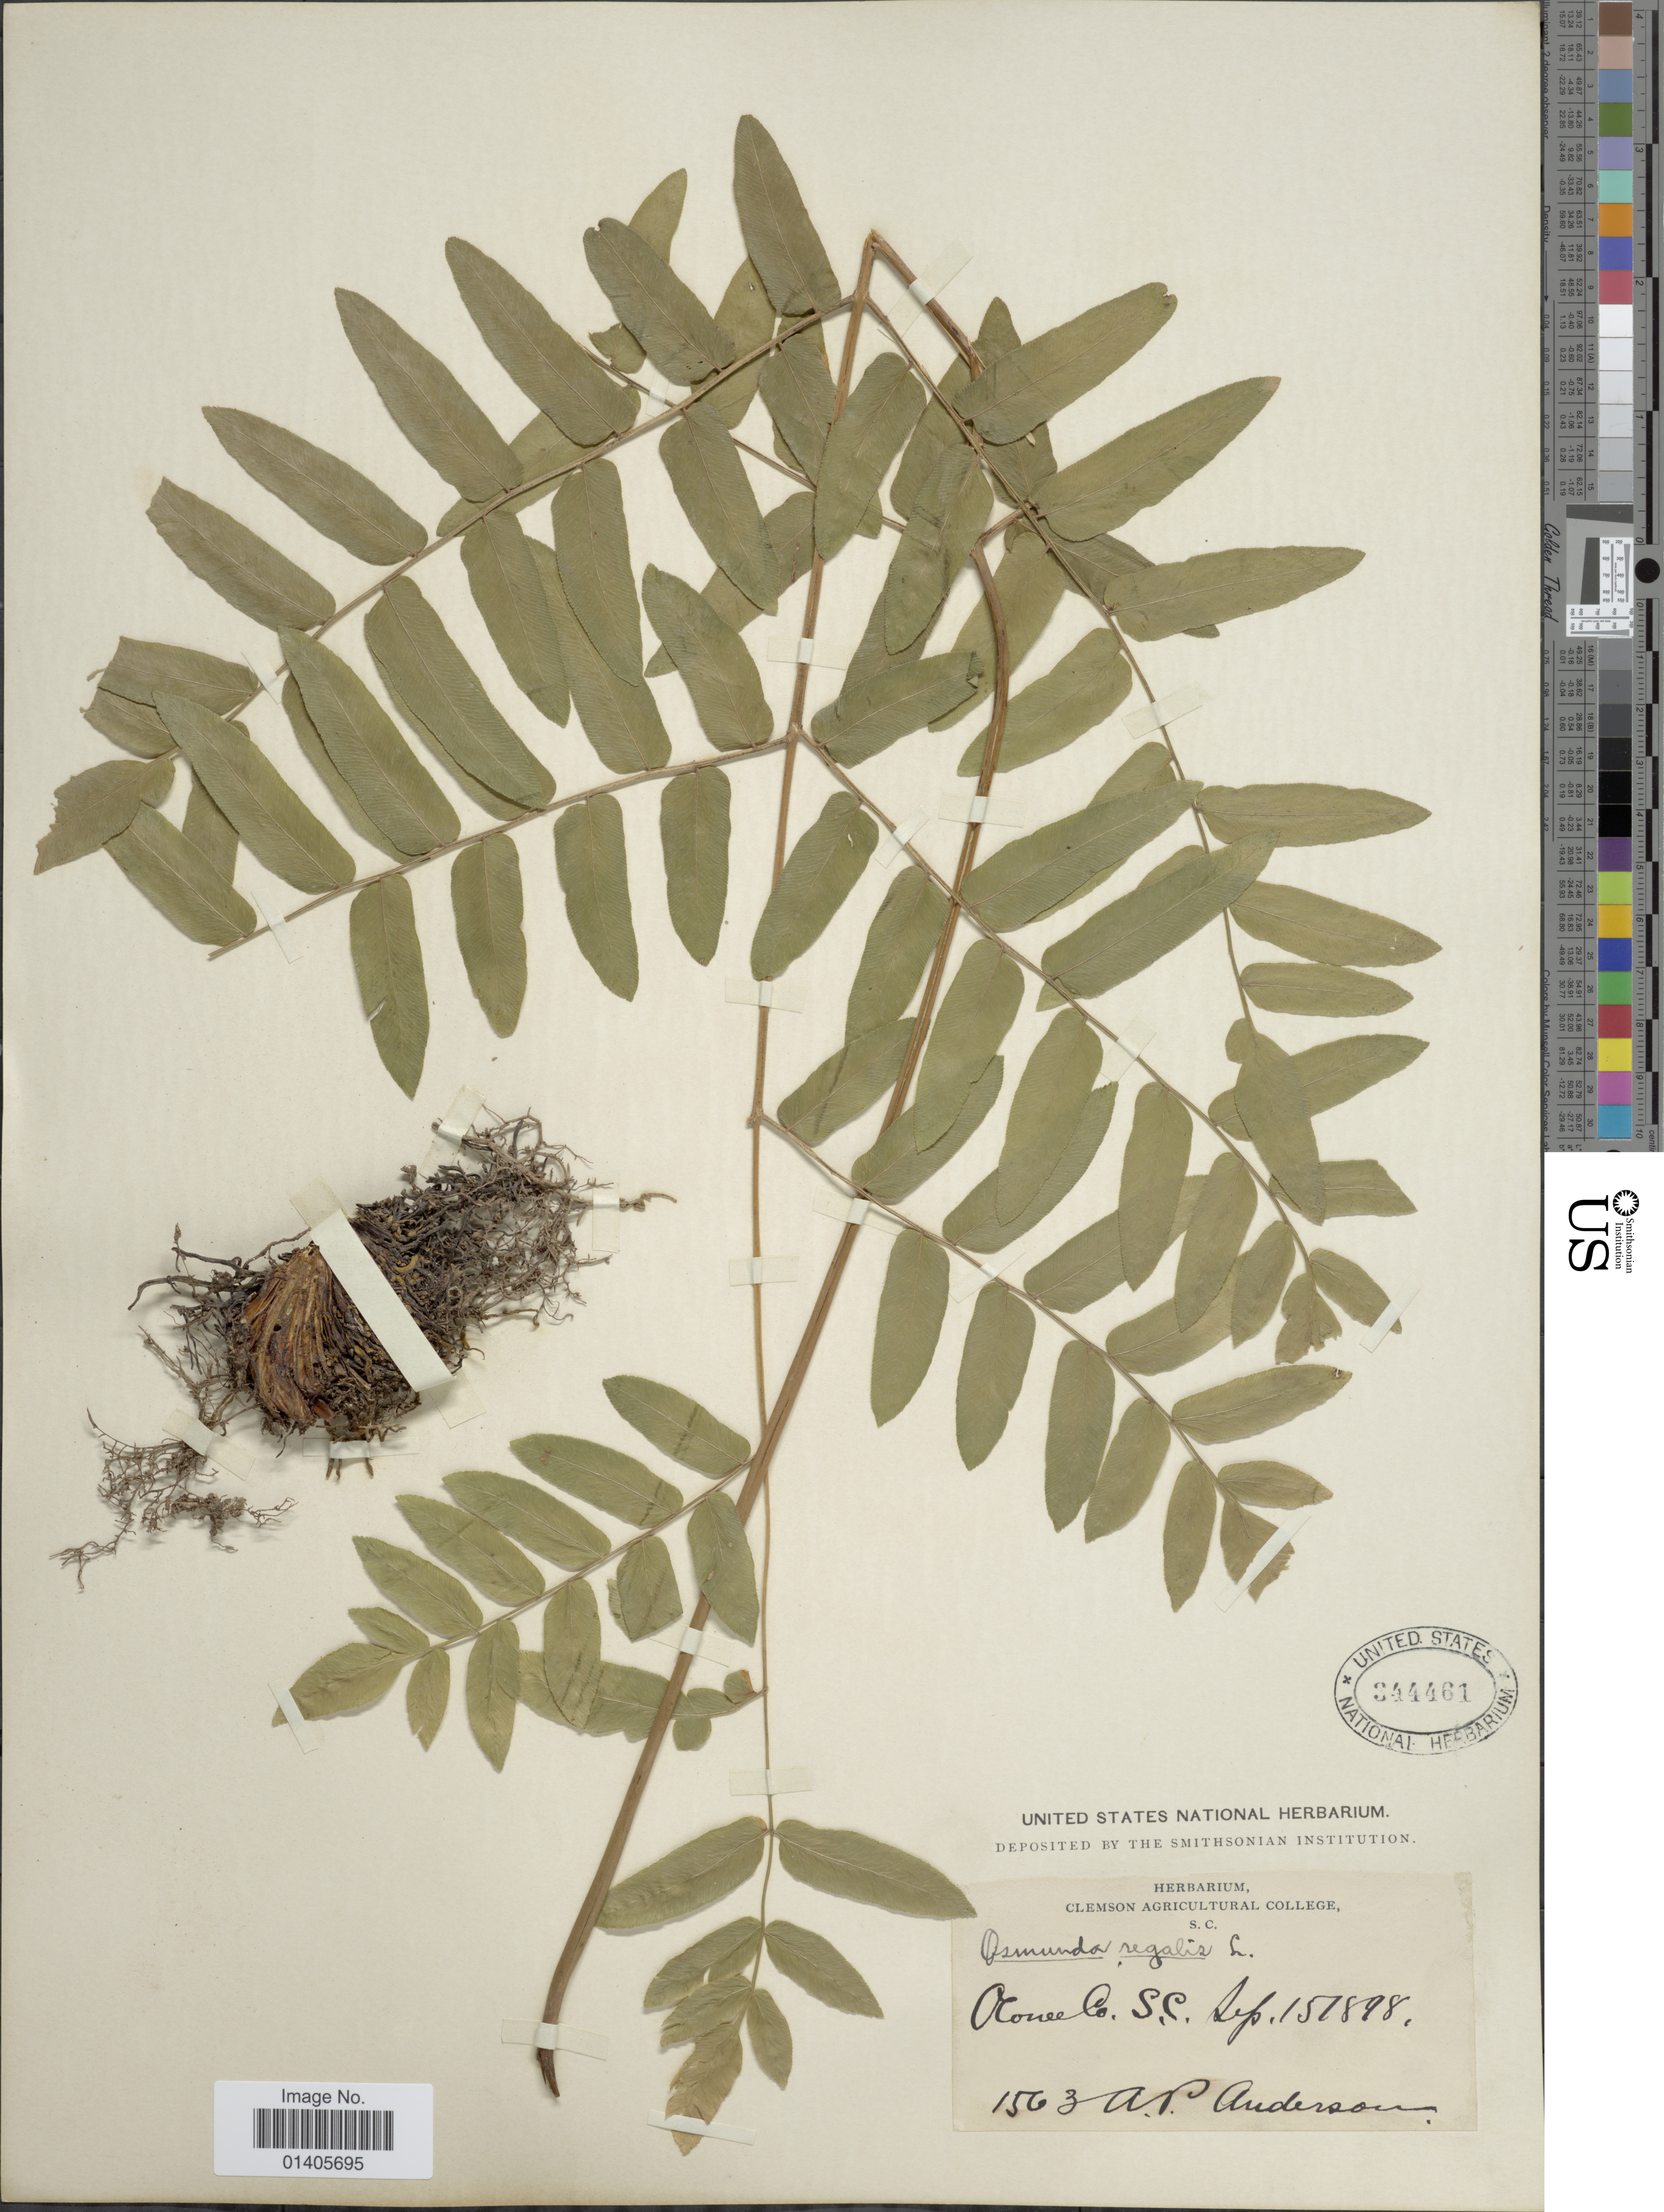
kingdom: Plantae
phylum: Tracheophyta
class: Polypodiopsida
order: Osmundales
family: Osmundaceae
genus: Osmunda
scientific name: Osmunda regalis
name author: L.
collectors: A. P. Anderson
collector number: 1563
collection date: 1898-09-15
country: United States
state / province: South Carolina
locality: Oconee Co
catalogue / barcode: US 344461